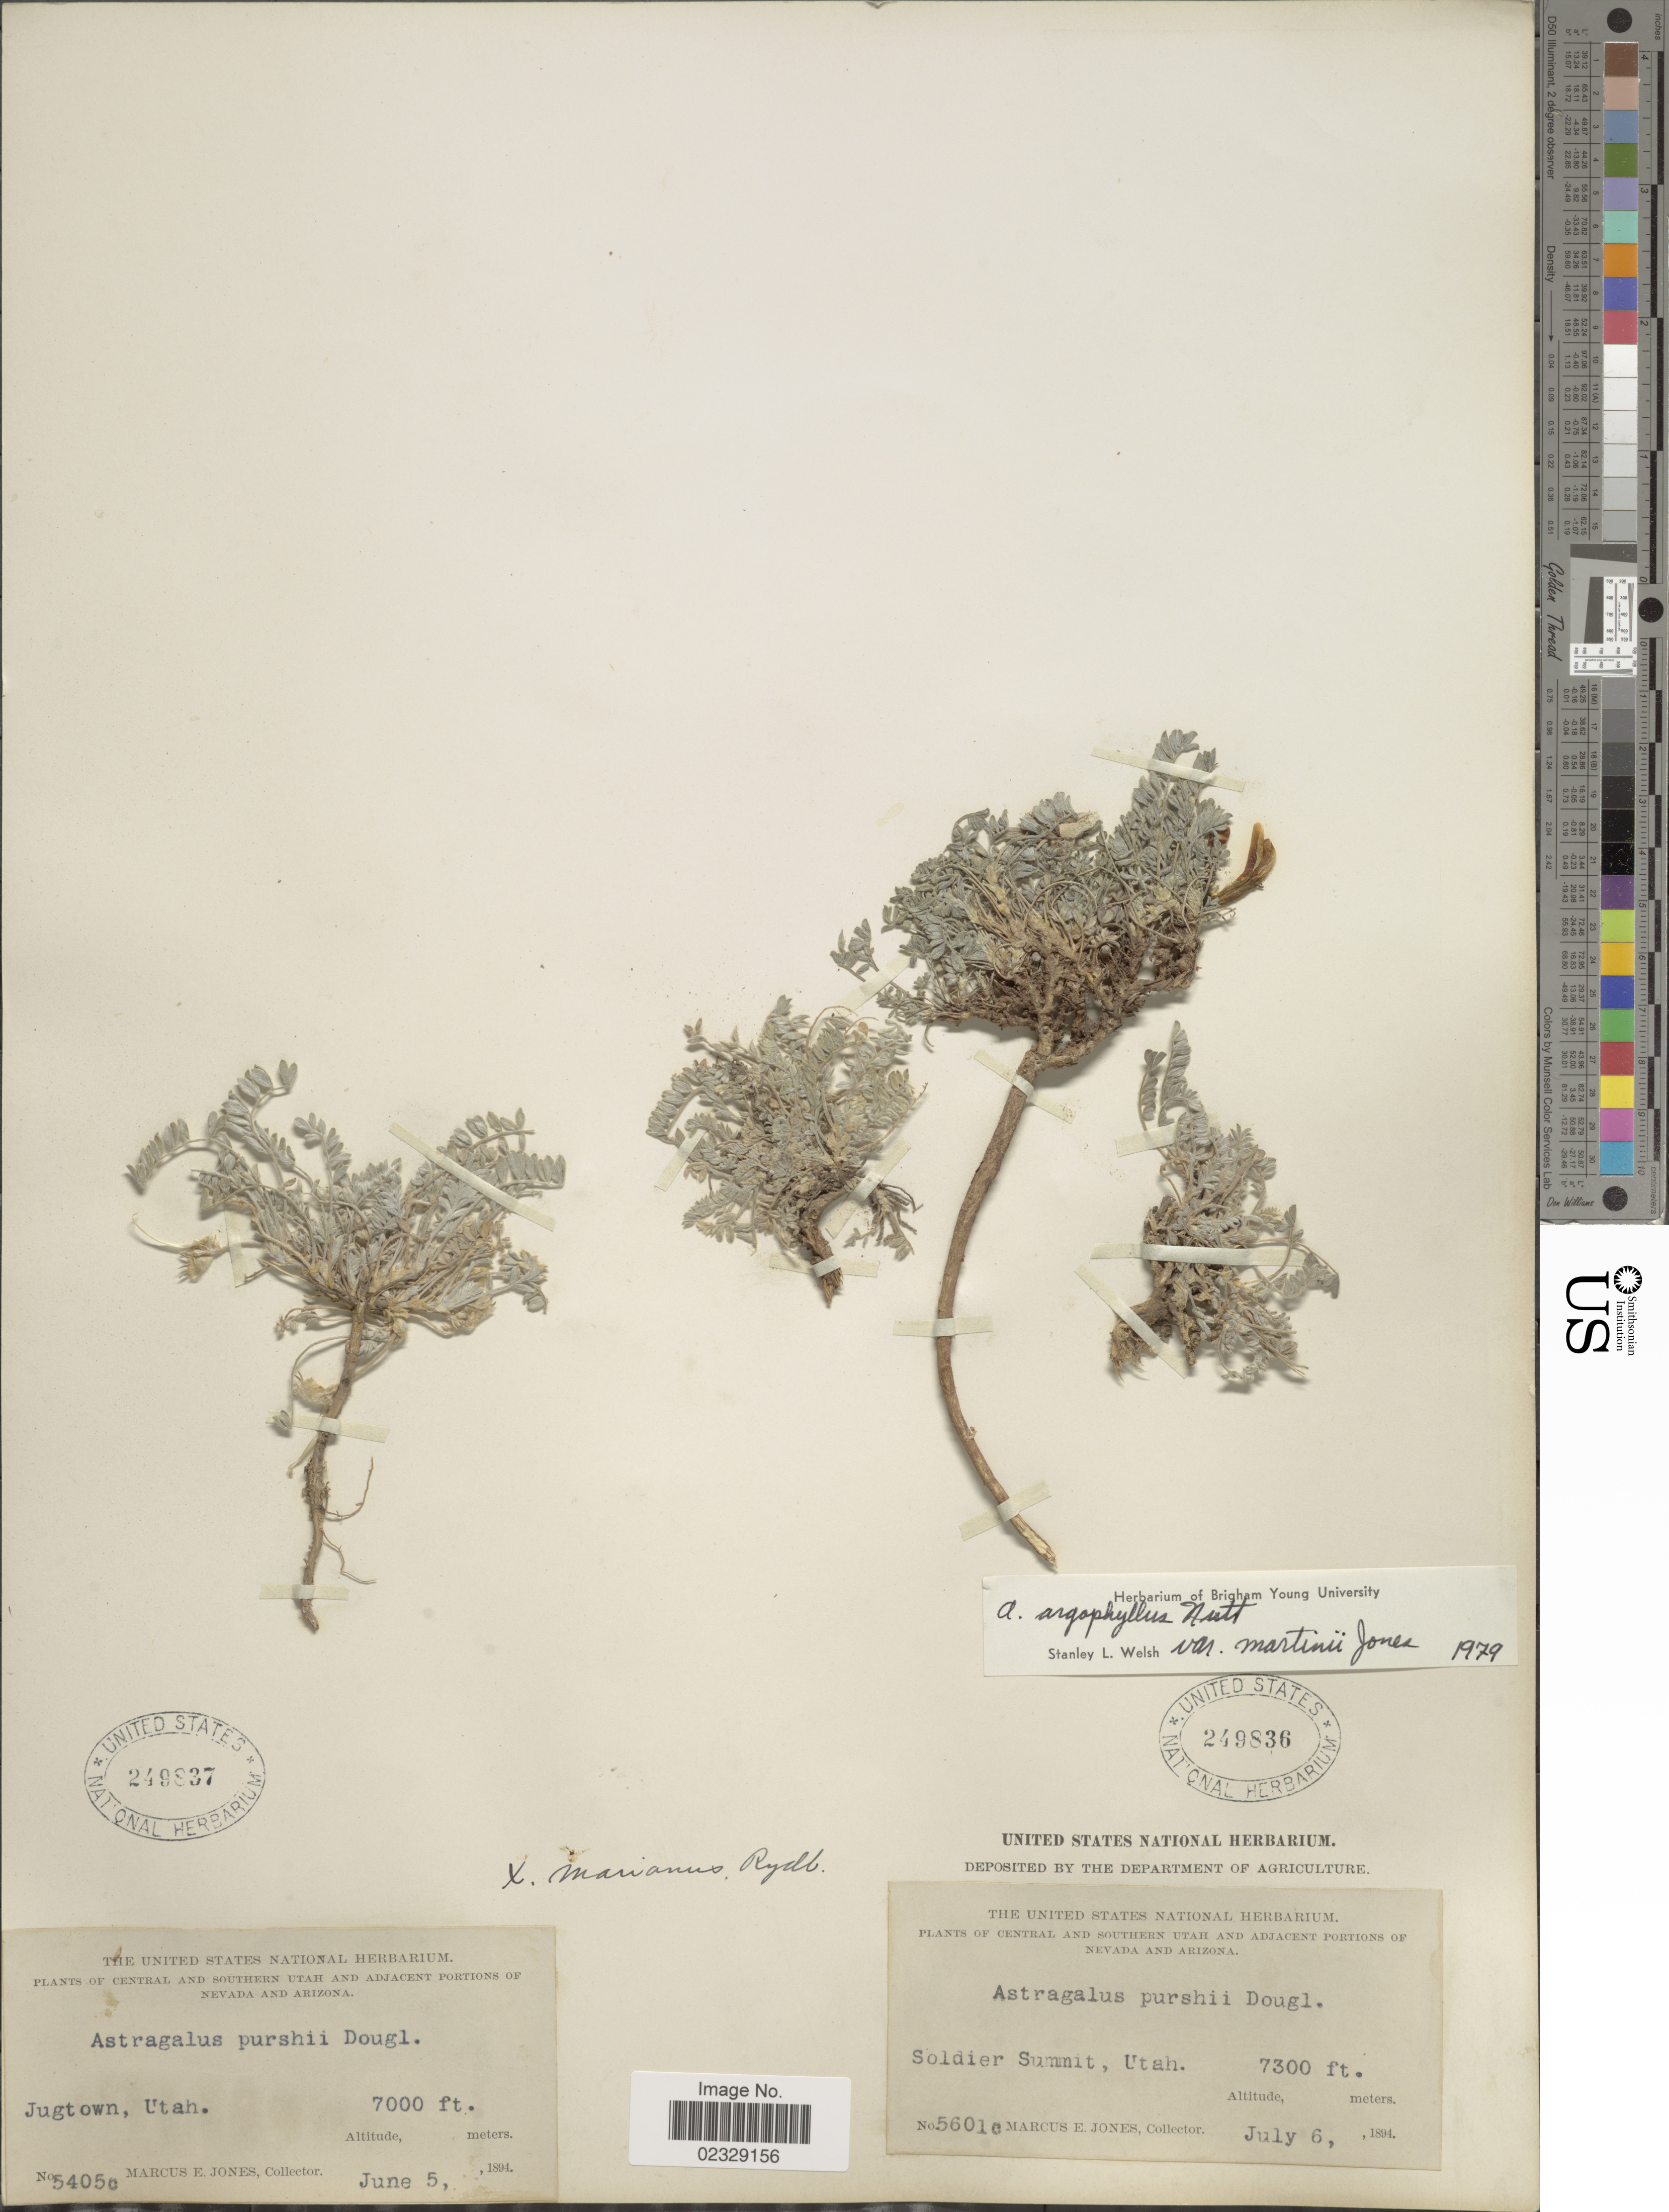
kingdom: Plantae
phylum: Tracheophyta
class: Magnoliopsida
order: Fabales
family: Fabaceae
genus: Astragalus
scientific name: Astragalus argophyllus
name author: Nutt.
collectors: M. E. Jones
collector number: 5601c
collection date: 1894-07-06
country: United States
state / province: Utah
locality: Central and Southern Utah and Adjacent Portions of Nevada and Arizona, Soldier Summit, Utah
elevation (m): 2225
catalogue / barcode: US 249836-2